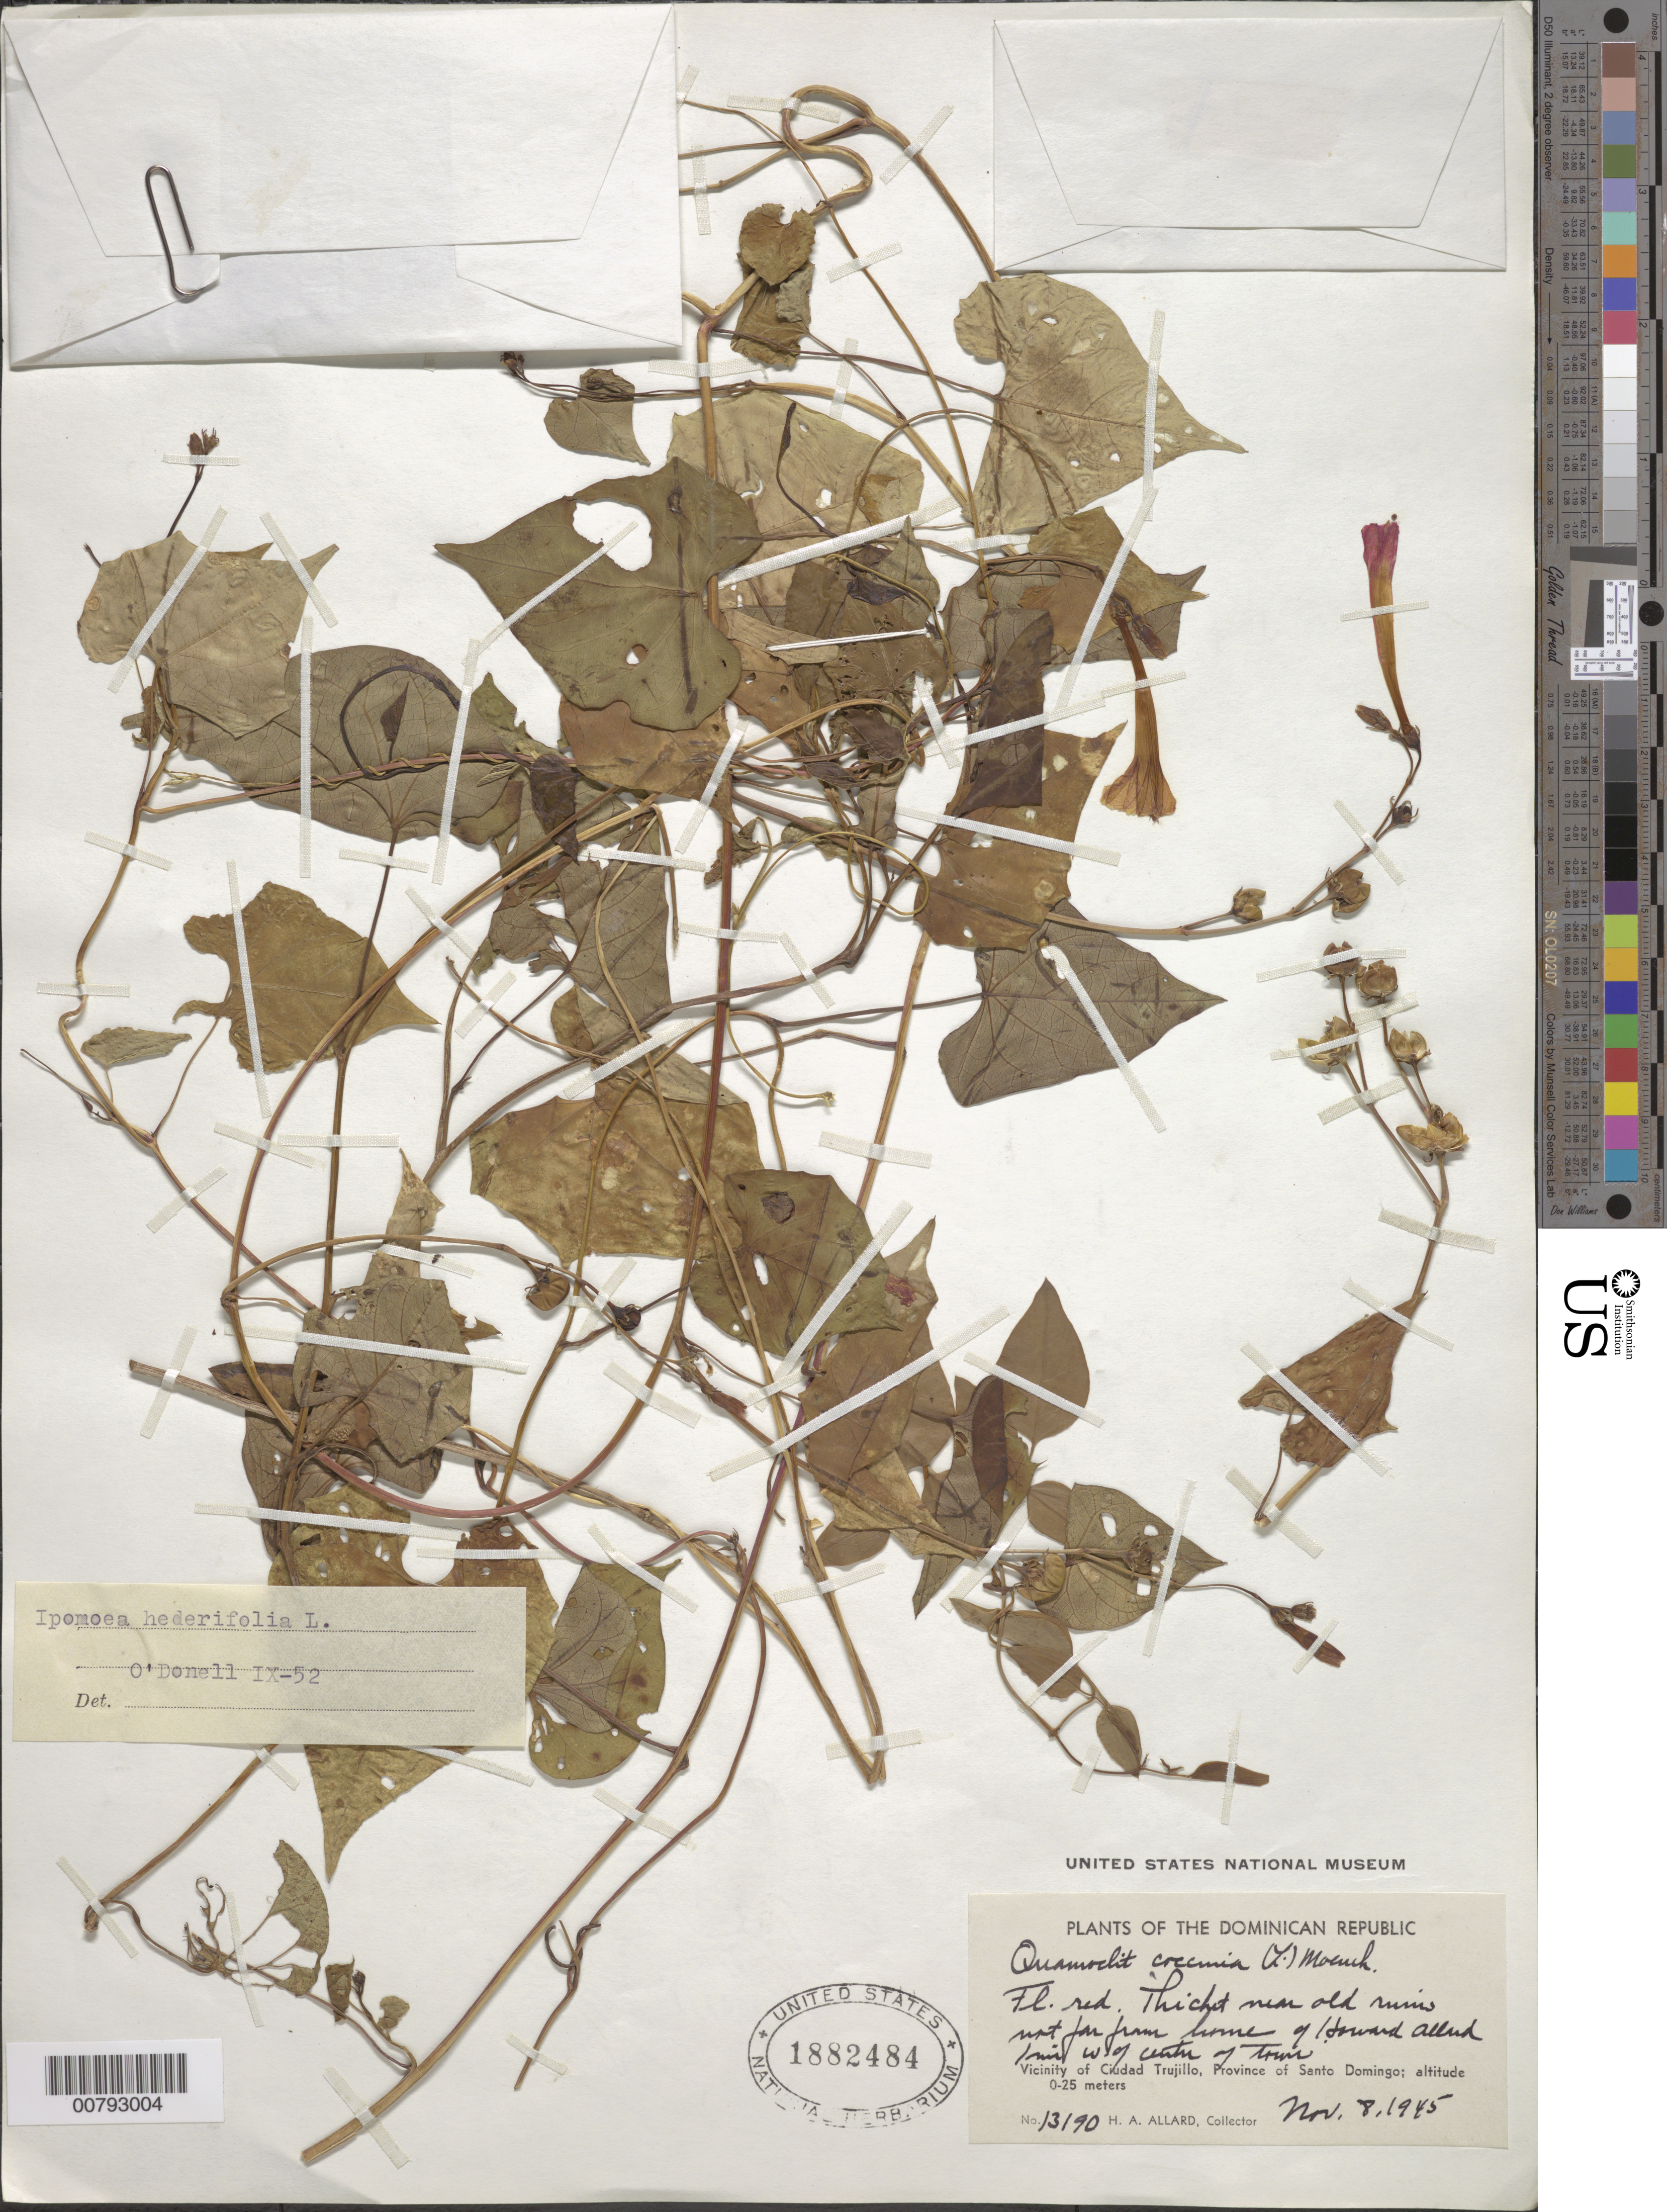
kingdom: Plantae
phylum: Tracheophyta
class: Magnoliopsida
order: Solanales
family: Convolvulaceae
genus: Ipomoea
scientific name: Ipomoea hederifolia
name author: L.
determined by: O'Donnell, --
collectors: H. A. Allard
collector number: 13190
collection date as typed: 08 Nov 1945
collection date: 1945-11-08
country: Dominican Republic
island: Hispaniola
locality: Province of Santo Domingo, vicinity of Ciudad Trujillo, near old ruins not far from home of Howard Allard 1 mile W of center of town.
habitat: Thicket.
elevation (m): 0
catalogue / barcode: US 1882484